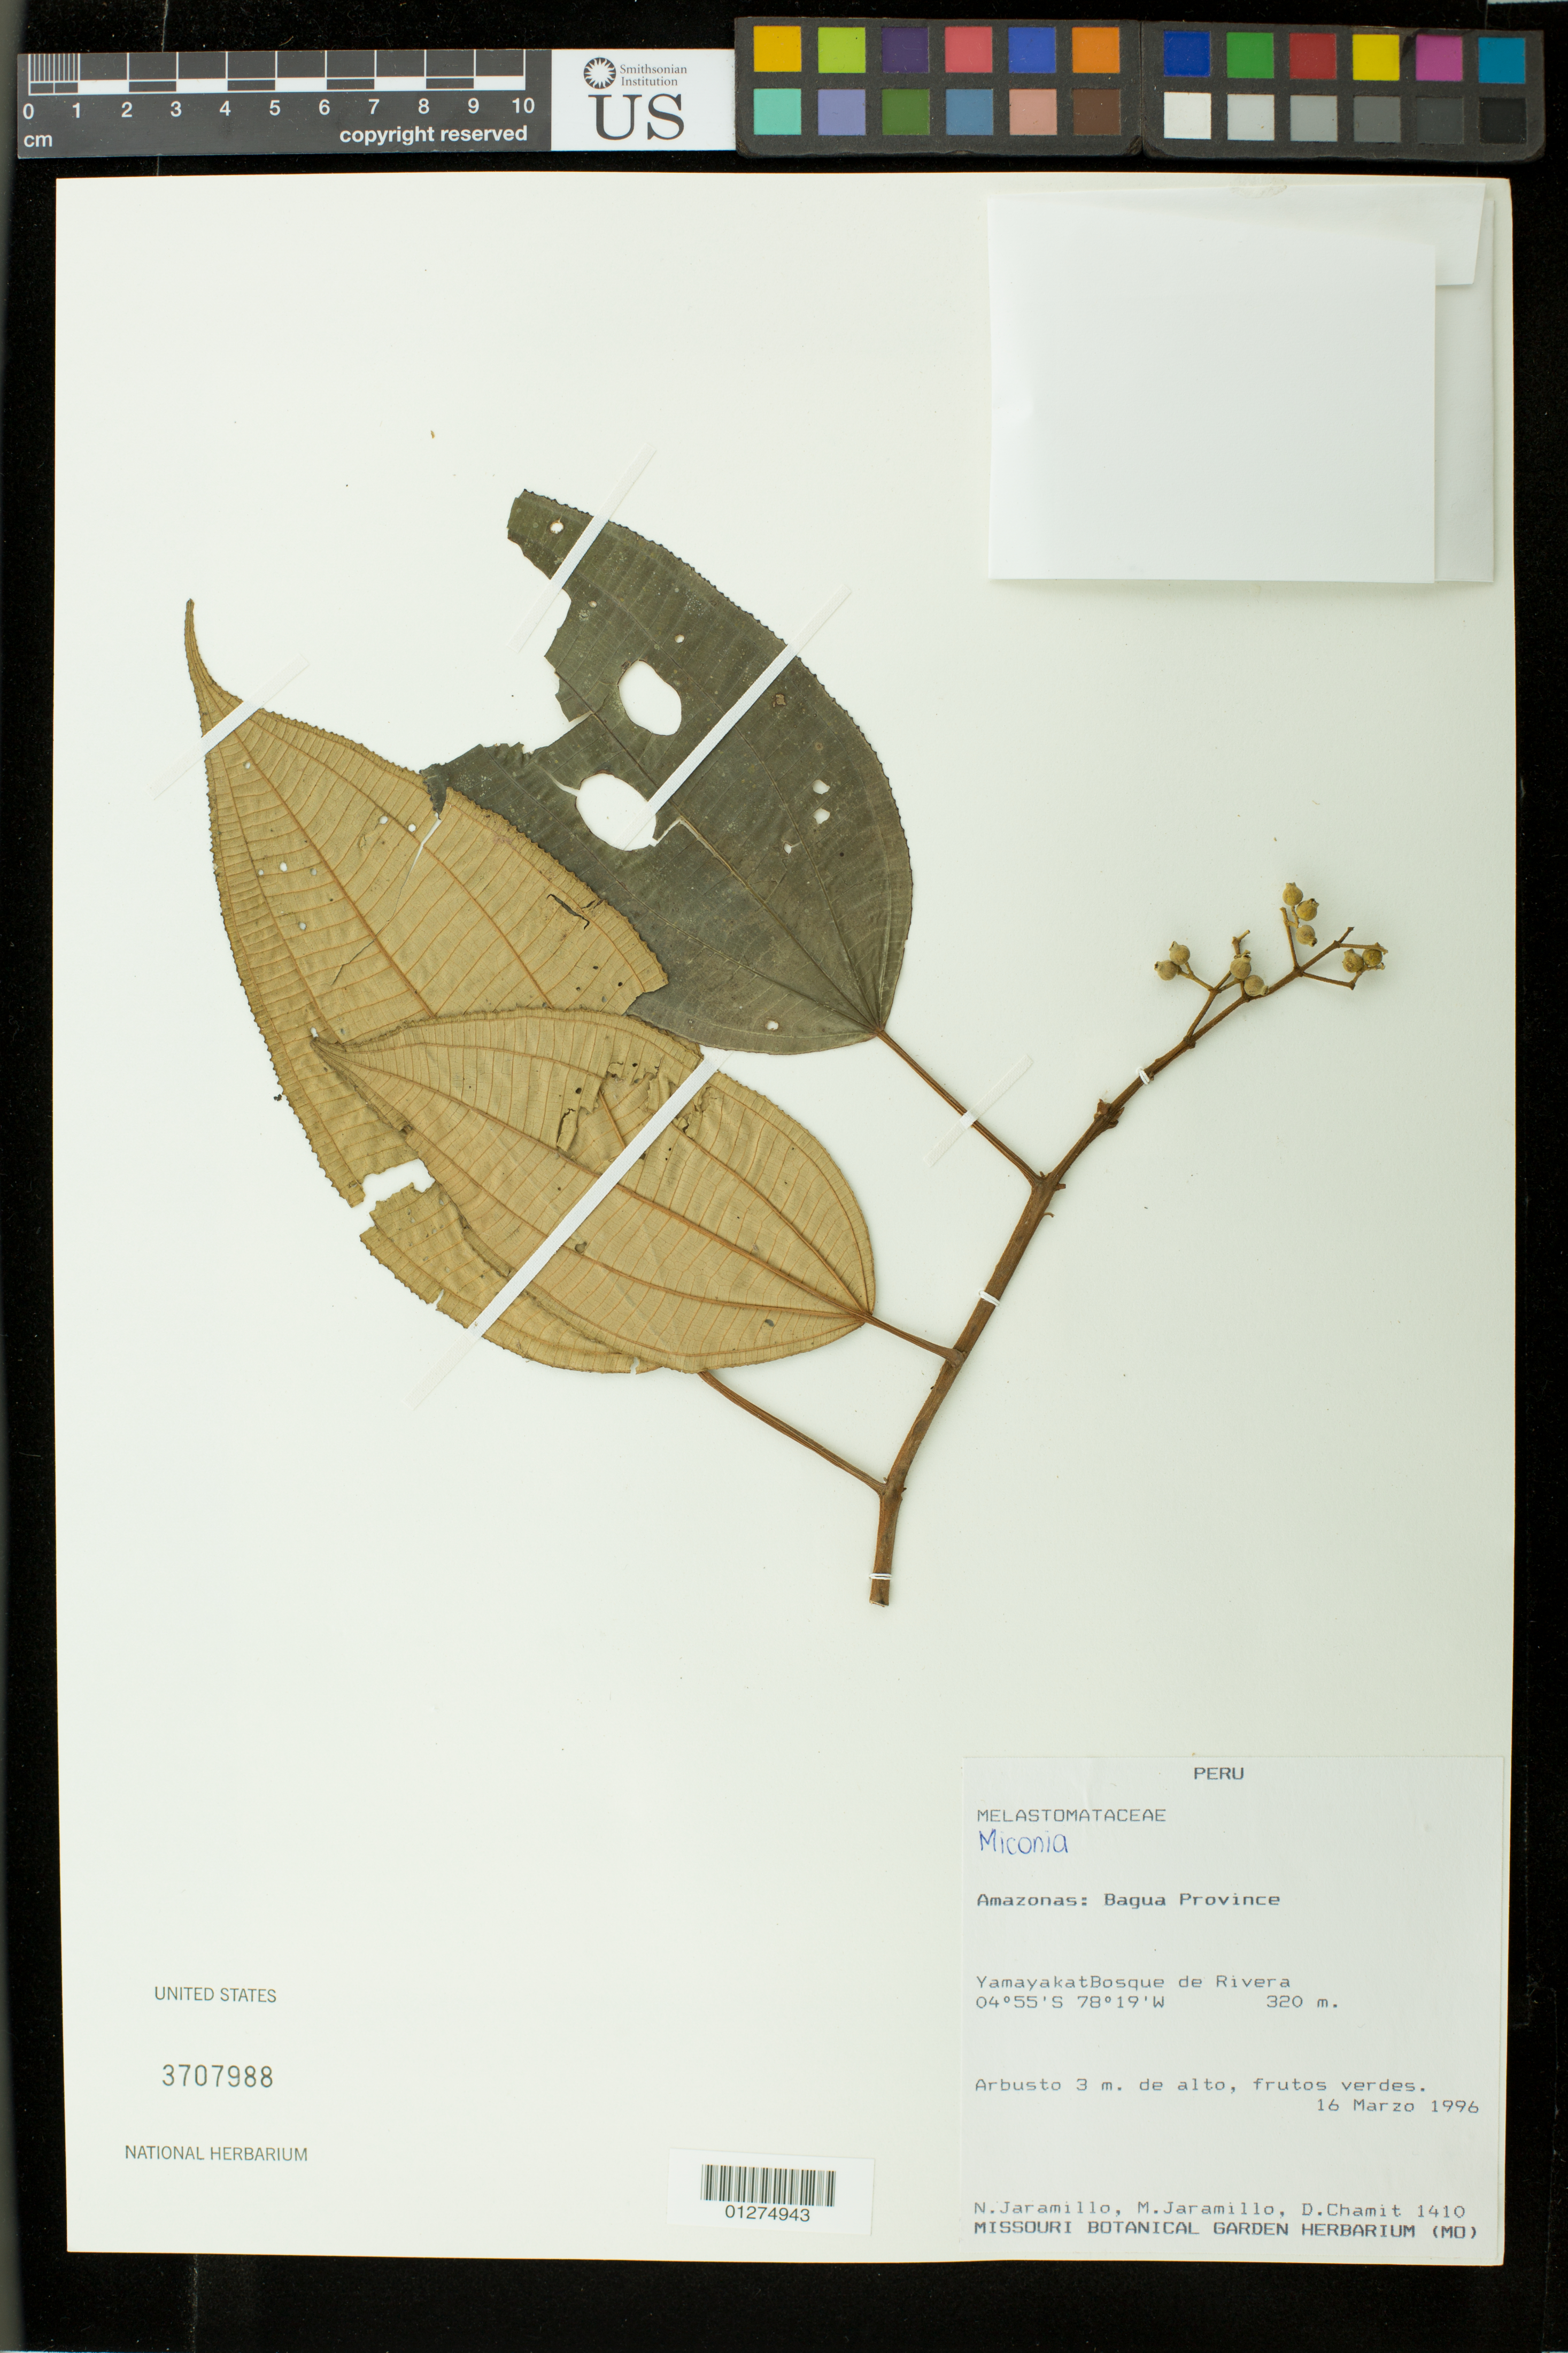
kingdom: Plantae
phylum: Tracheophyta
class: Magnoliopsida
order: Myrtales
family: Melastomataceae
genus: Miconia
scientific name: Miconia sp.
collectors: N. Jaramillo, M. Jaramillo & D. Chamit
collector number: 1410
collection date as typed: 16 Mar 1996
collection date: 1996-03-16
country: Peru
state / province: Amazonas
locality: Prov. Bagua; Yamayakat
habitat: bosque de rivera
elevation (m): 320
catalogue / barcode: US 3707988